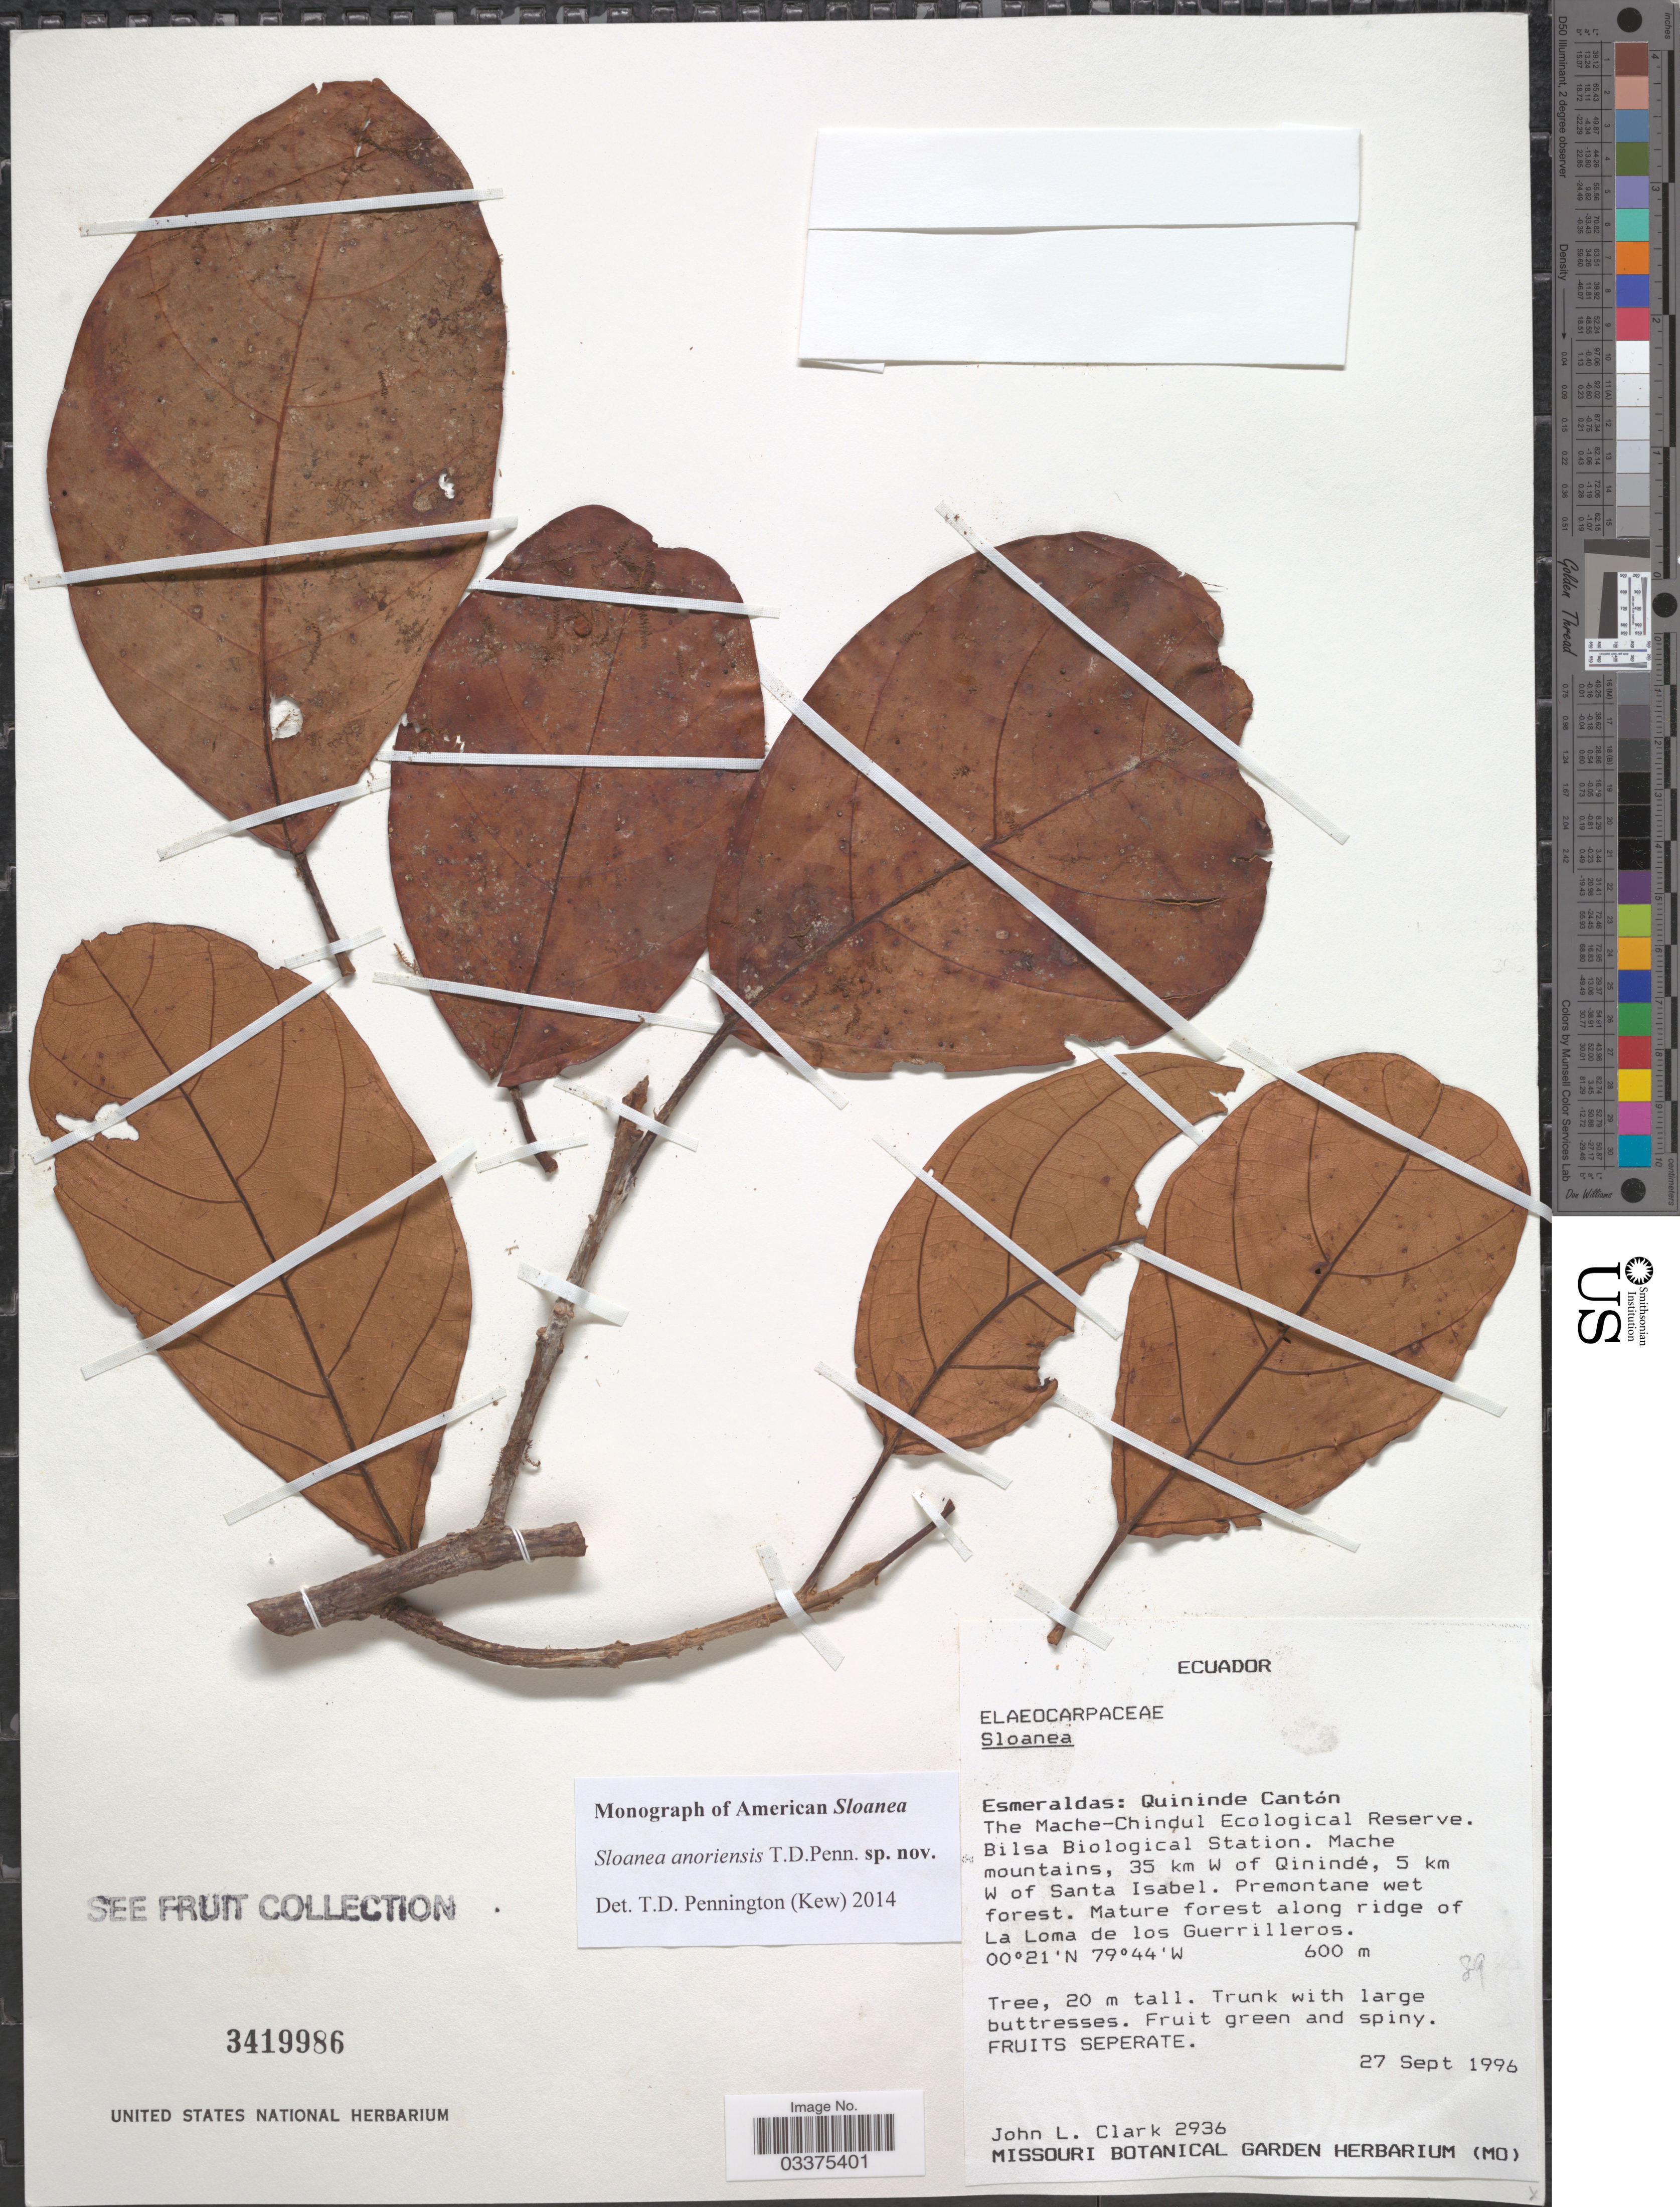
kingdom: Plantae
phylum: Tracheophyta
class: Magnoliopsida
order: Oxalidales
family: Elaeocarpaceae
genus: Sloanea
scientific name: Sloanea anoriensis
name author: T.D. Penn.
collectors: J. L. Clark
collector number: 2936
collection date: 1996-09-27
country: Ecuador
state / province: Esmeraldas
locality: Quininde Cantón. The Mache-Chindul Ecological Reserve. Bilsa Biological Station. Mache mountains, 35 km W of Qinindé, 5 km W of Santa Isabel. Along ridge of La Loma de los Guerrilleros.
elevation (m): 600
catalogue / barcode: US 3419986